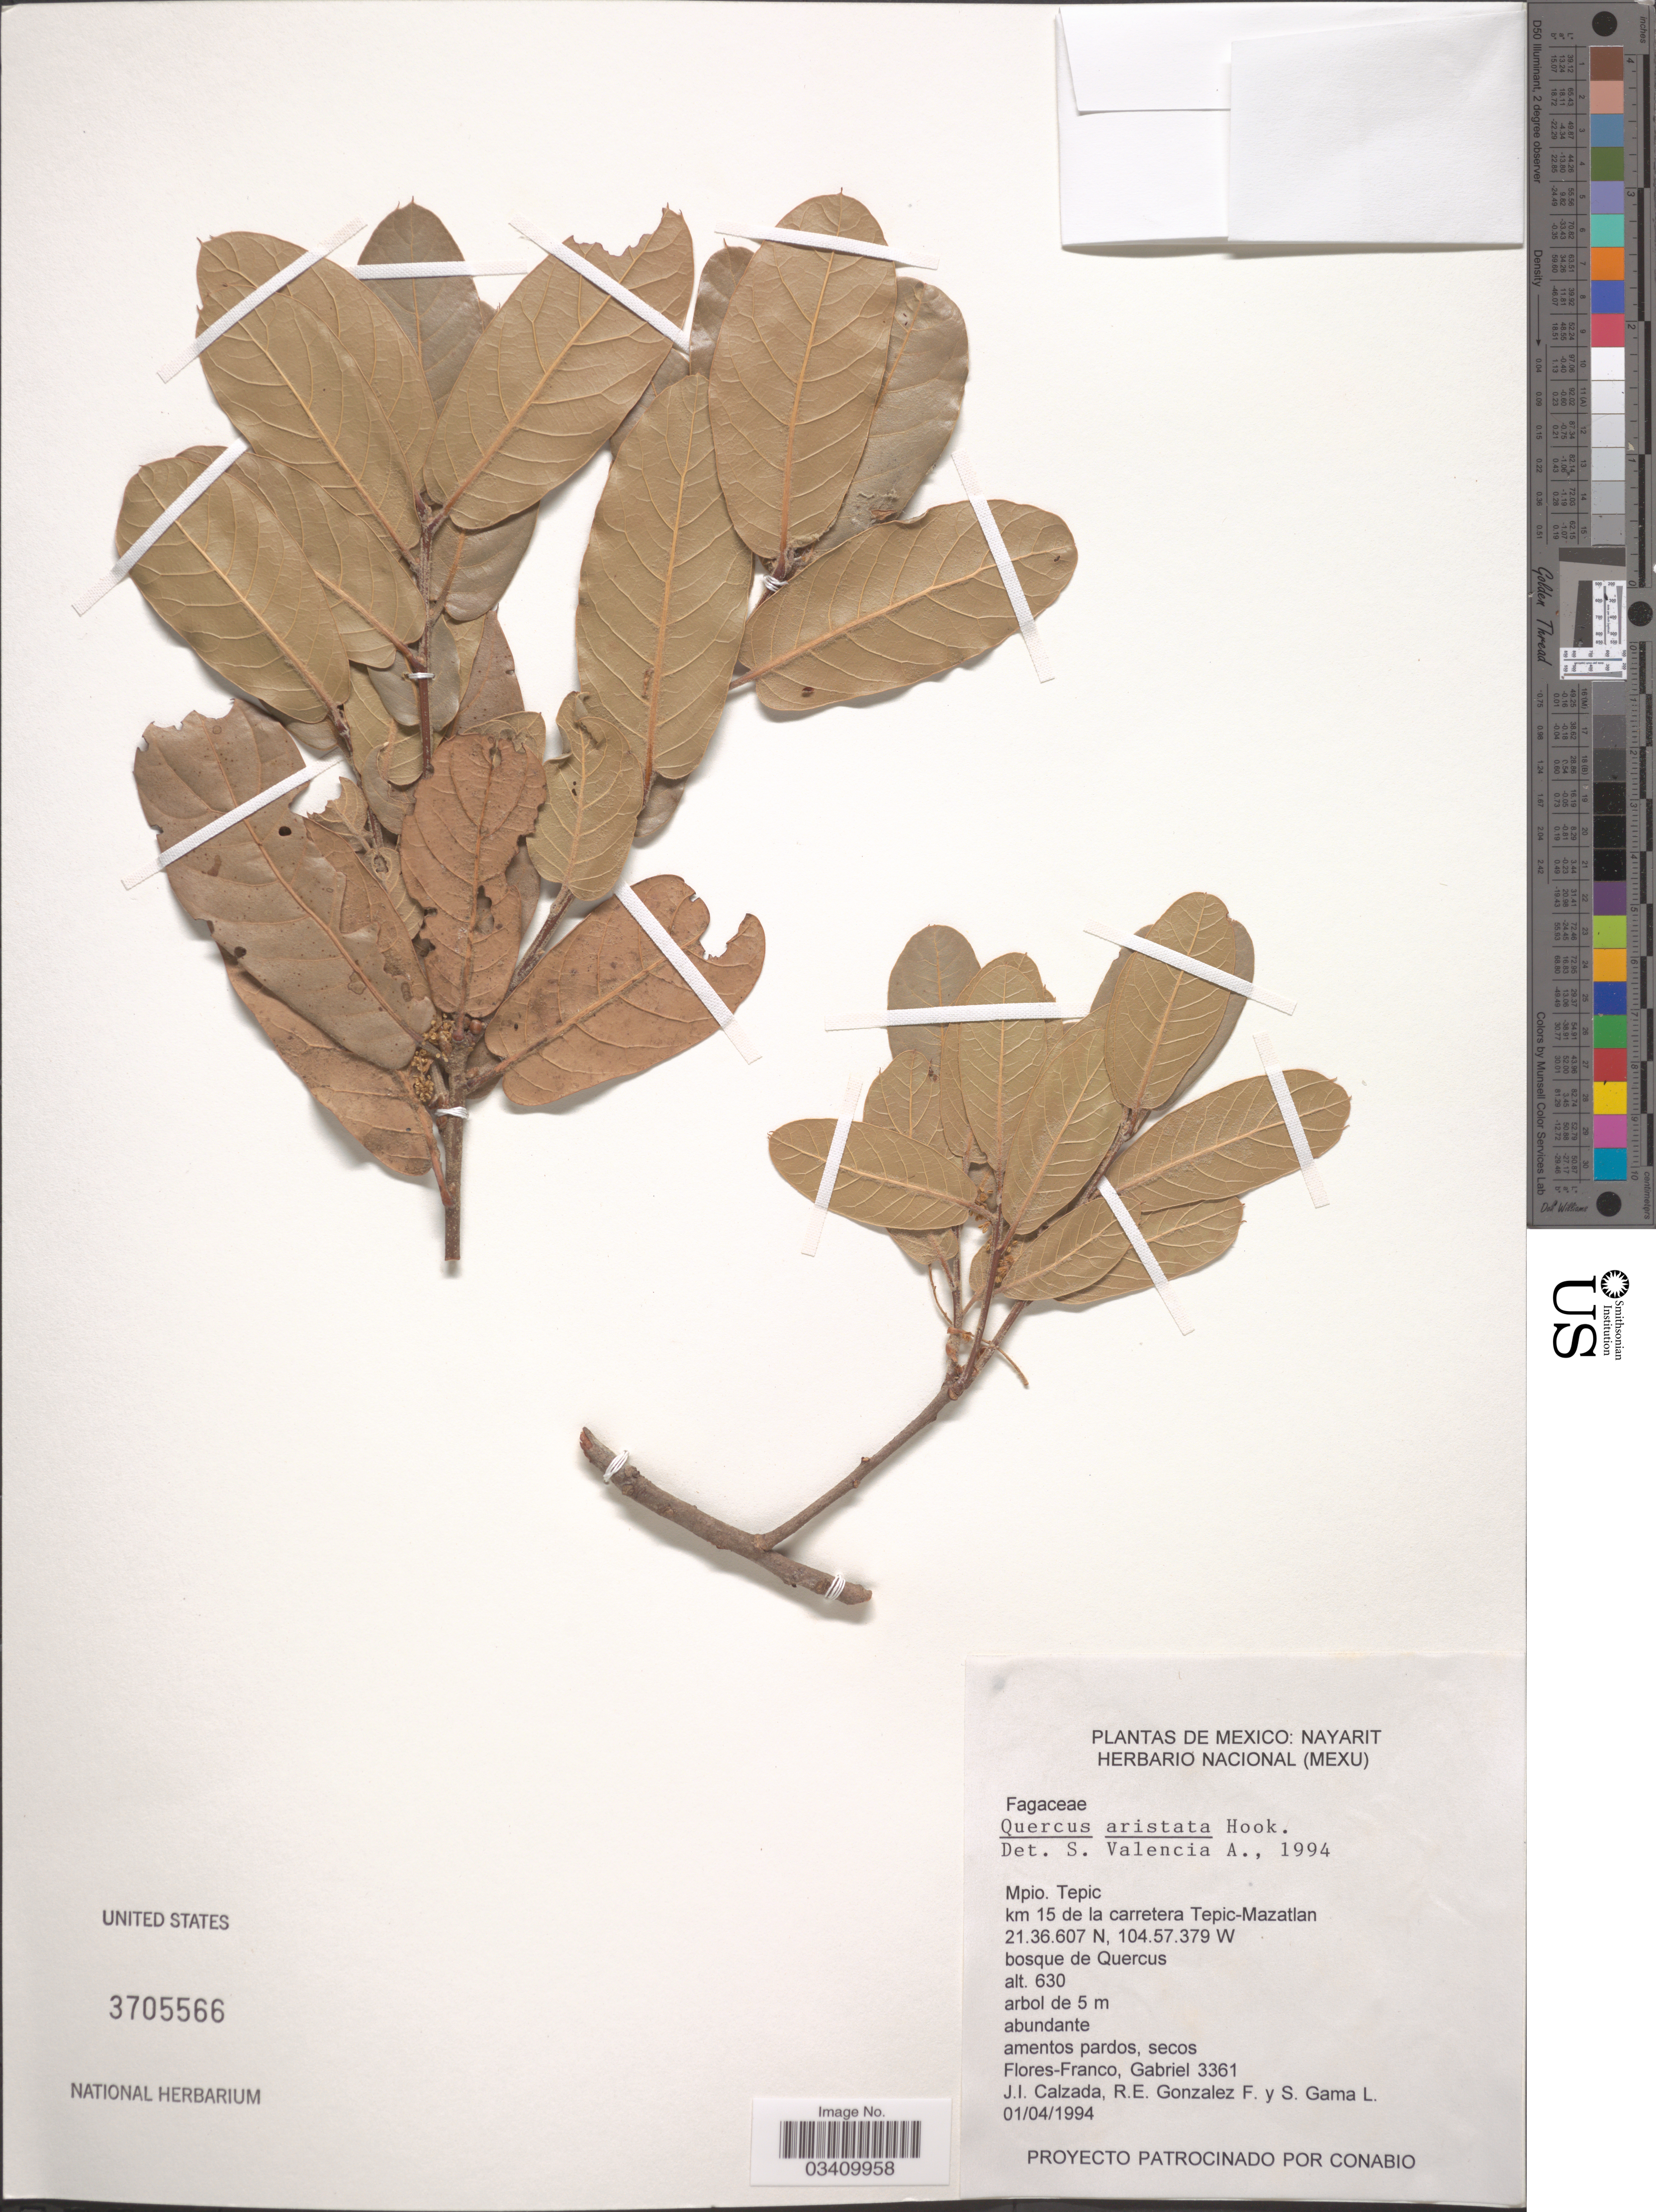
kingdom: Plantae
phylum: Tracheophyta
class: Magnoliopsida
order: Fagales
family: Fagaceae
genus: Quercus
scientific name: Quercus aristata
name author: Hook. & Arn.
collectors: G. Flores F., J. I. Calzada, R. E. Gonzalez F. & S. Gama López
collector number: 3361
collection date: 1994-04-01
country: Mexico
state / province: Nayarit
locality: Mpio. Tepic. Km 15 de la carretera Tepic-Mazatlan.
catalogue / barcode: US 3705566